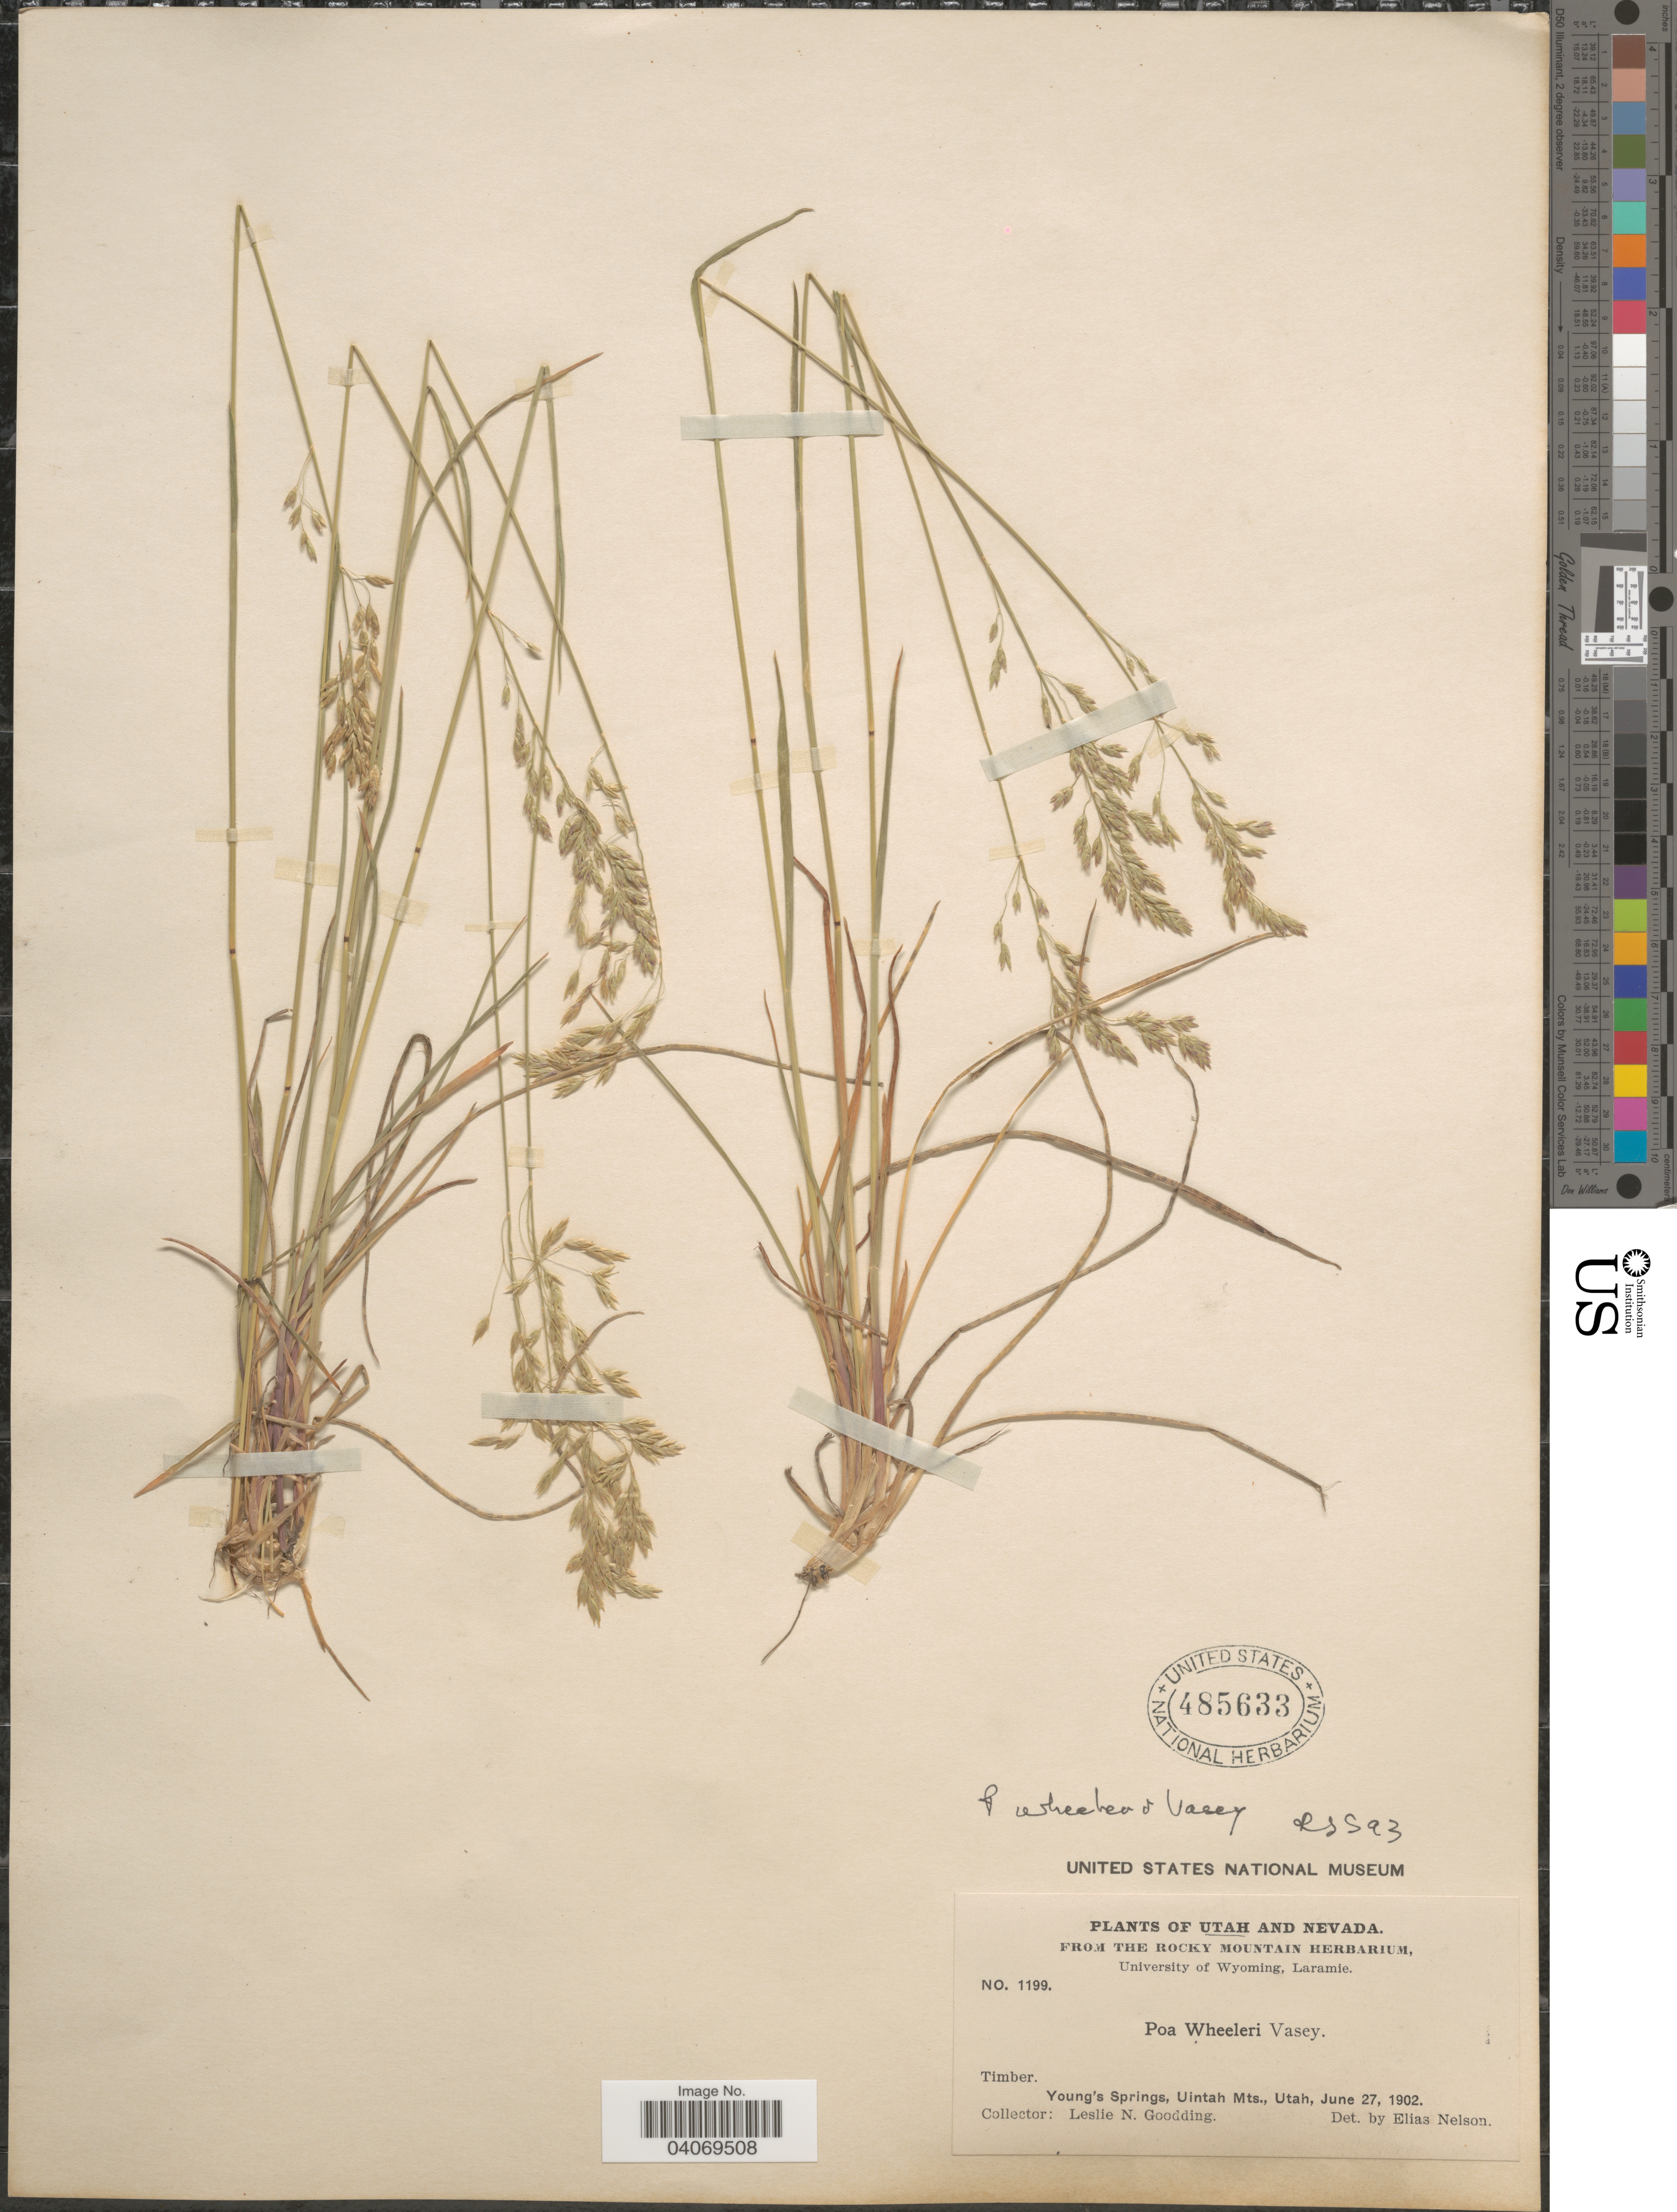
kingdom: Plantae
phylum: Tracheophyta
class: Liliopsida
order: Poales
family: Poaceae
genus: Poa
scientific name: Poa wheeleri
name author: Vasey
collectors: L. N. Goodding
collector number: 1199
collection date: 1902-06-27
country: United States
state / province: Utah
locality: Timber. Young's Springs, Uintah Mts.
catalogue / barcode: US 485633